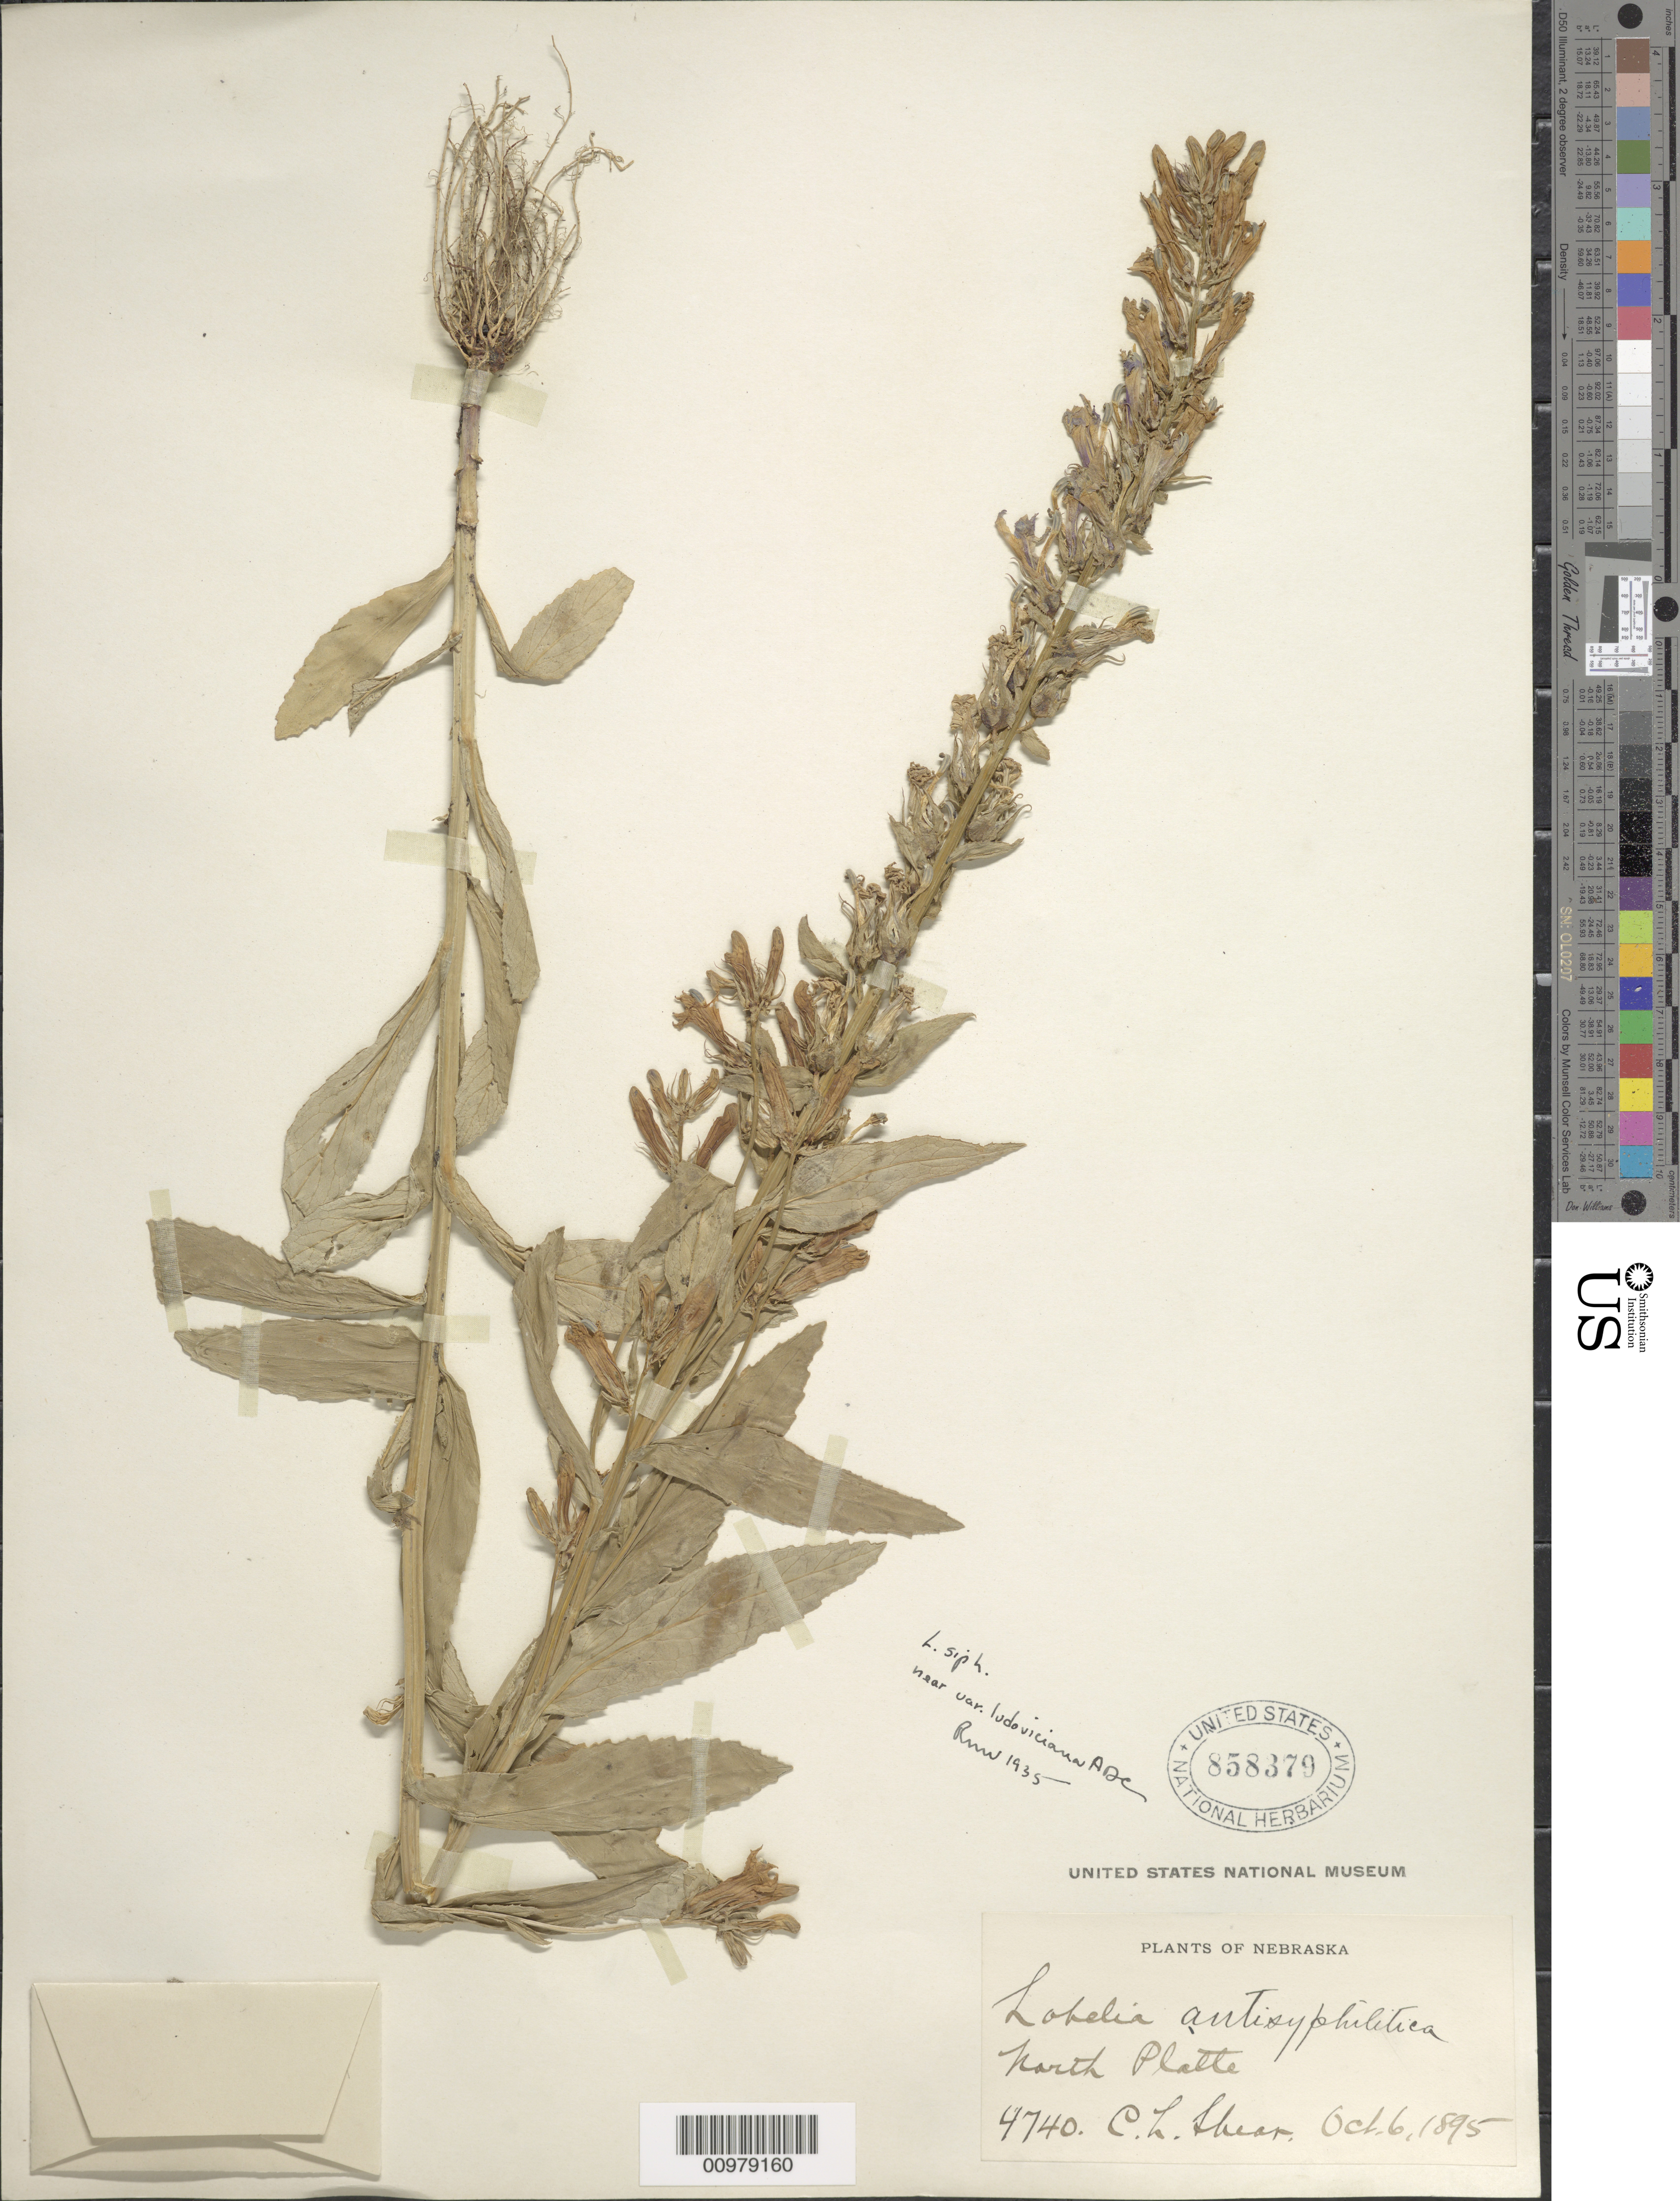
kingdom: Plantae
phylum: Tracheophyta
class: Magnoliopsida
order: Asterales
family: Campanulaceae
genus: Lobelia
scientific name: Lobelia siphilitica var. ludoviciana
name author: A. DC.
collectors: C. L. Shear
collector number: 4740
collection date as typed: Oct. 6, 1895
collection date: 1895-10-06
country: United States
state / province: Nebraska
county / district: Lincoln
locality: North Platte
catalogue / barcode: US 858379